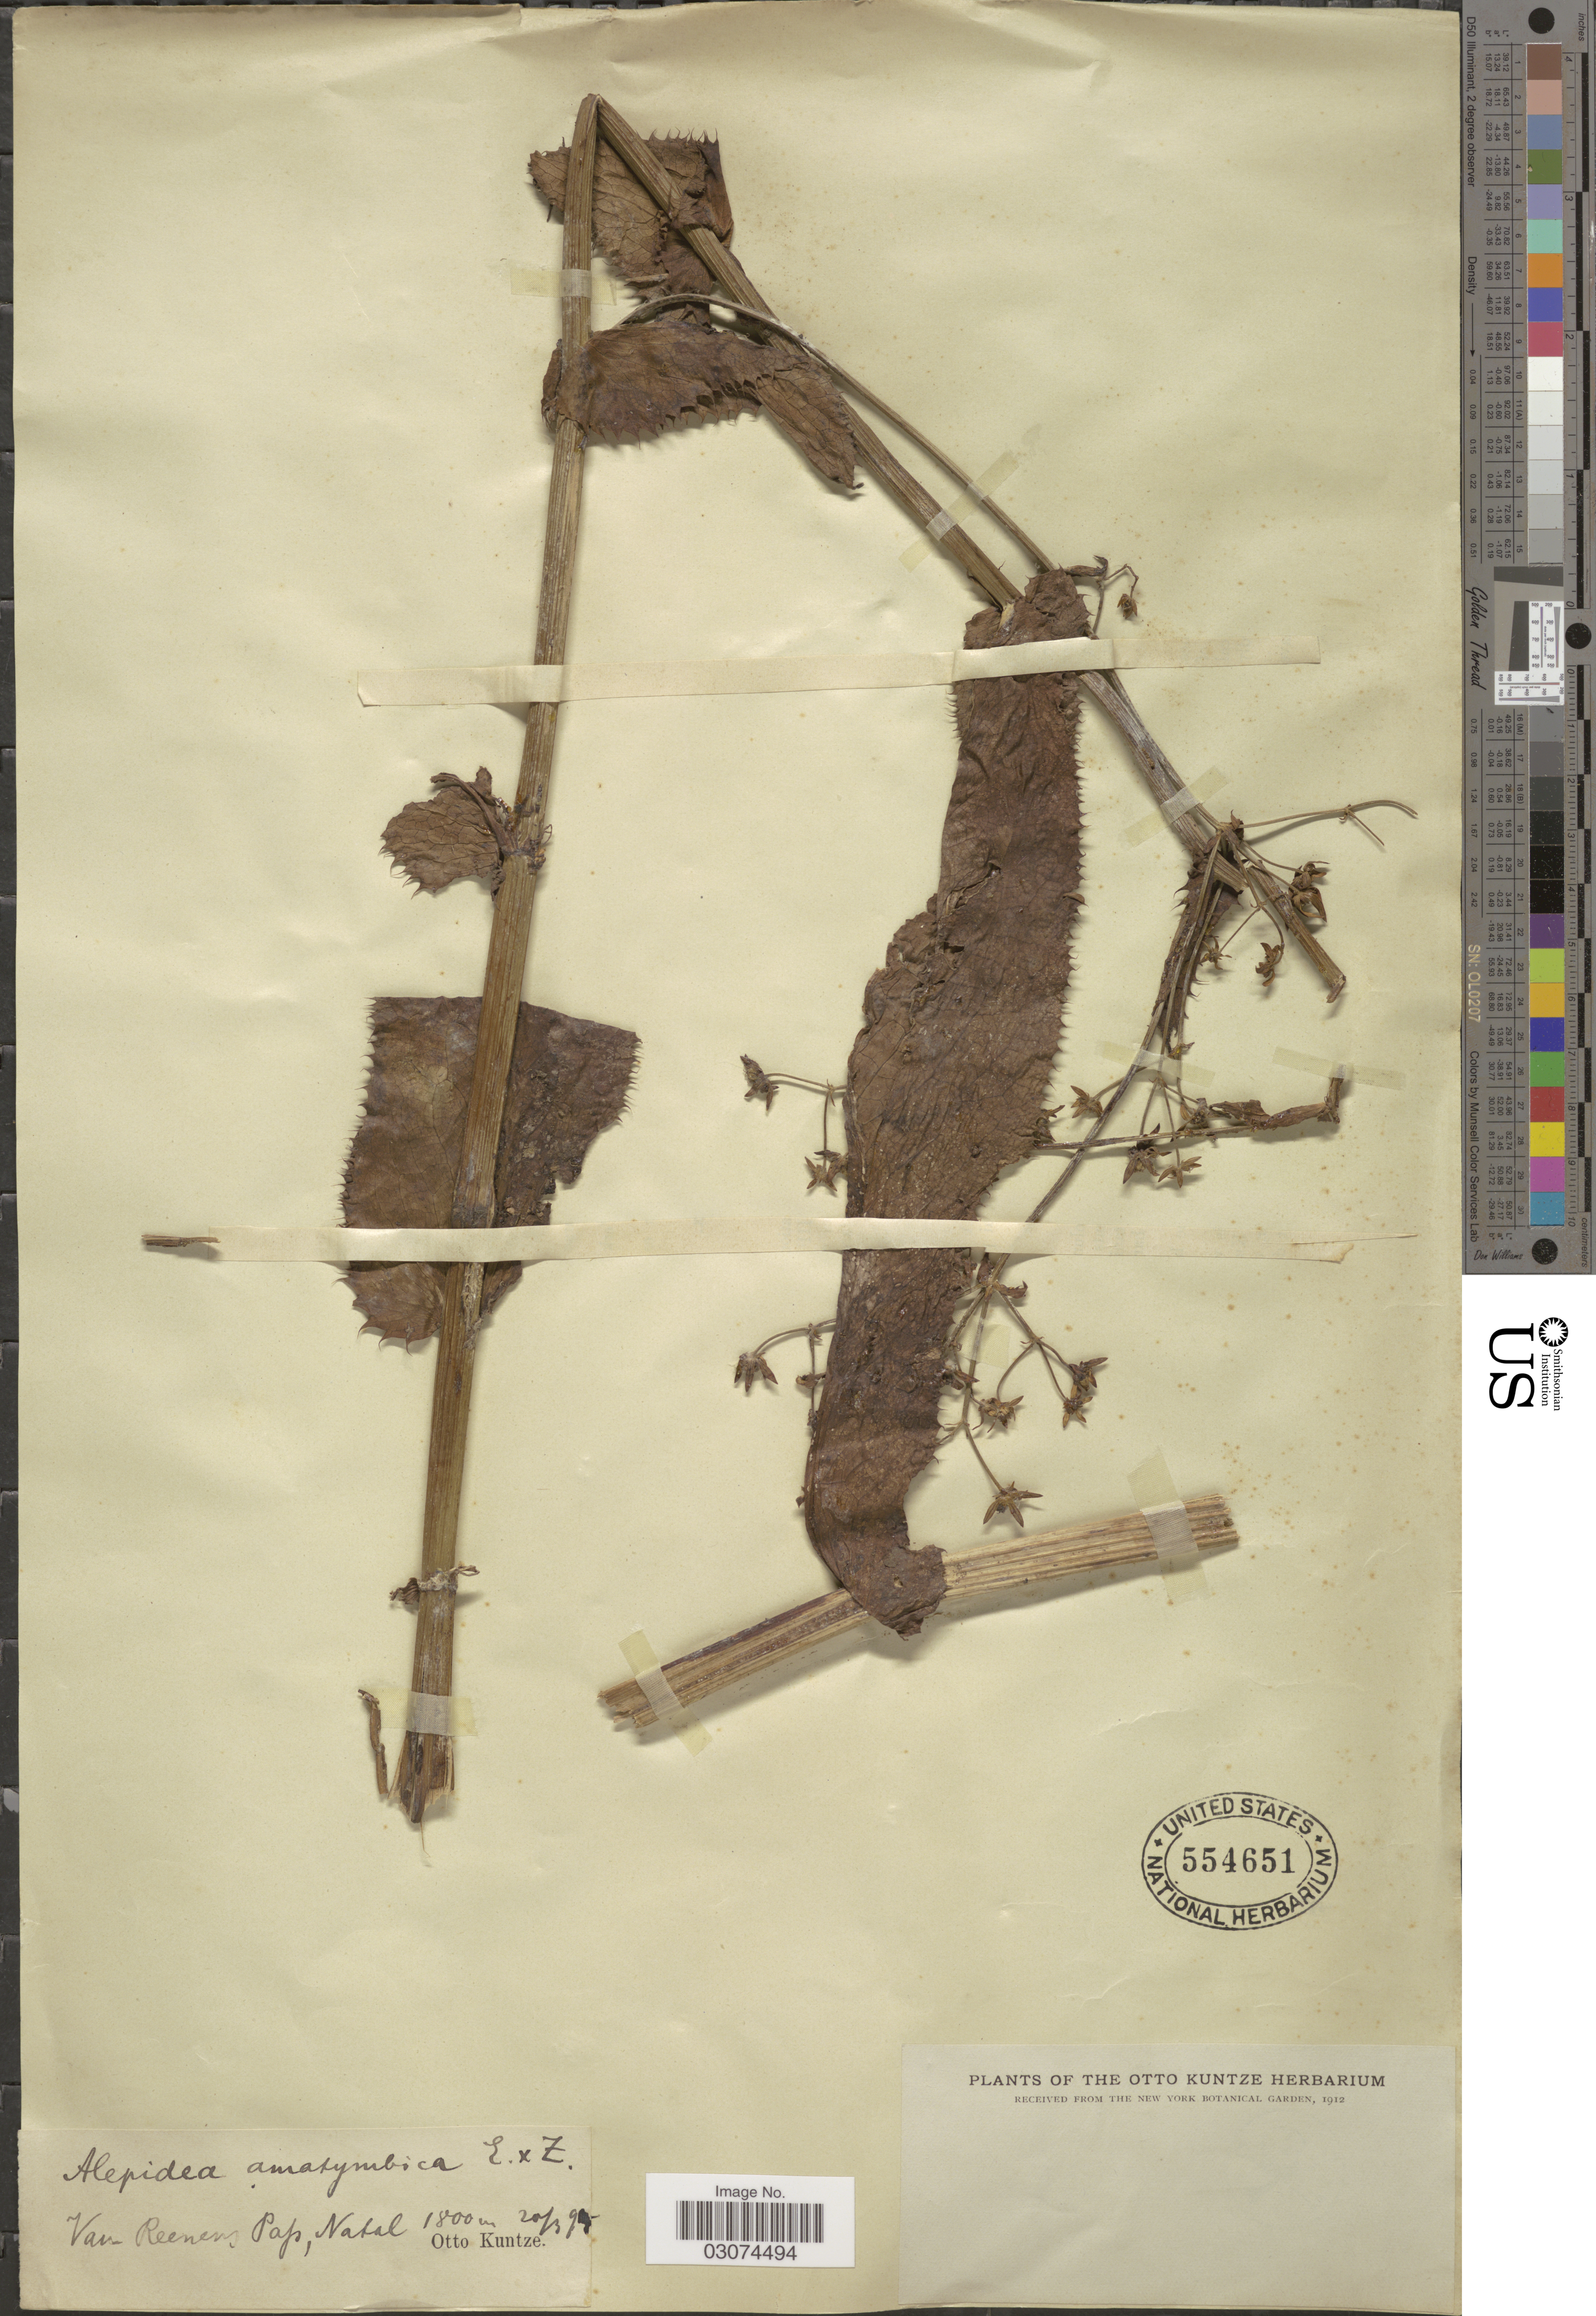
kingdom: Plantae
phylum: Tracheophyta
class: Magnoliopsida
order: Apiales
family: Apiaceae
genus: Alepidea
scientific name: Alepidea amatymbica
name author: Eckl. & Zeyh.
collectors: C.E.O. Kuntze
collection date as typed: Transcribed d/m/y: 20/3/94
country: South Africa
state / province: KwaZulu-Natal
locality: Van Reenens Pass, Natal.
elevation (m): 1800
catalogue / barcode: US 554651